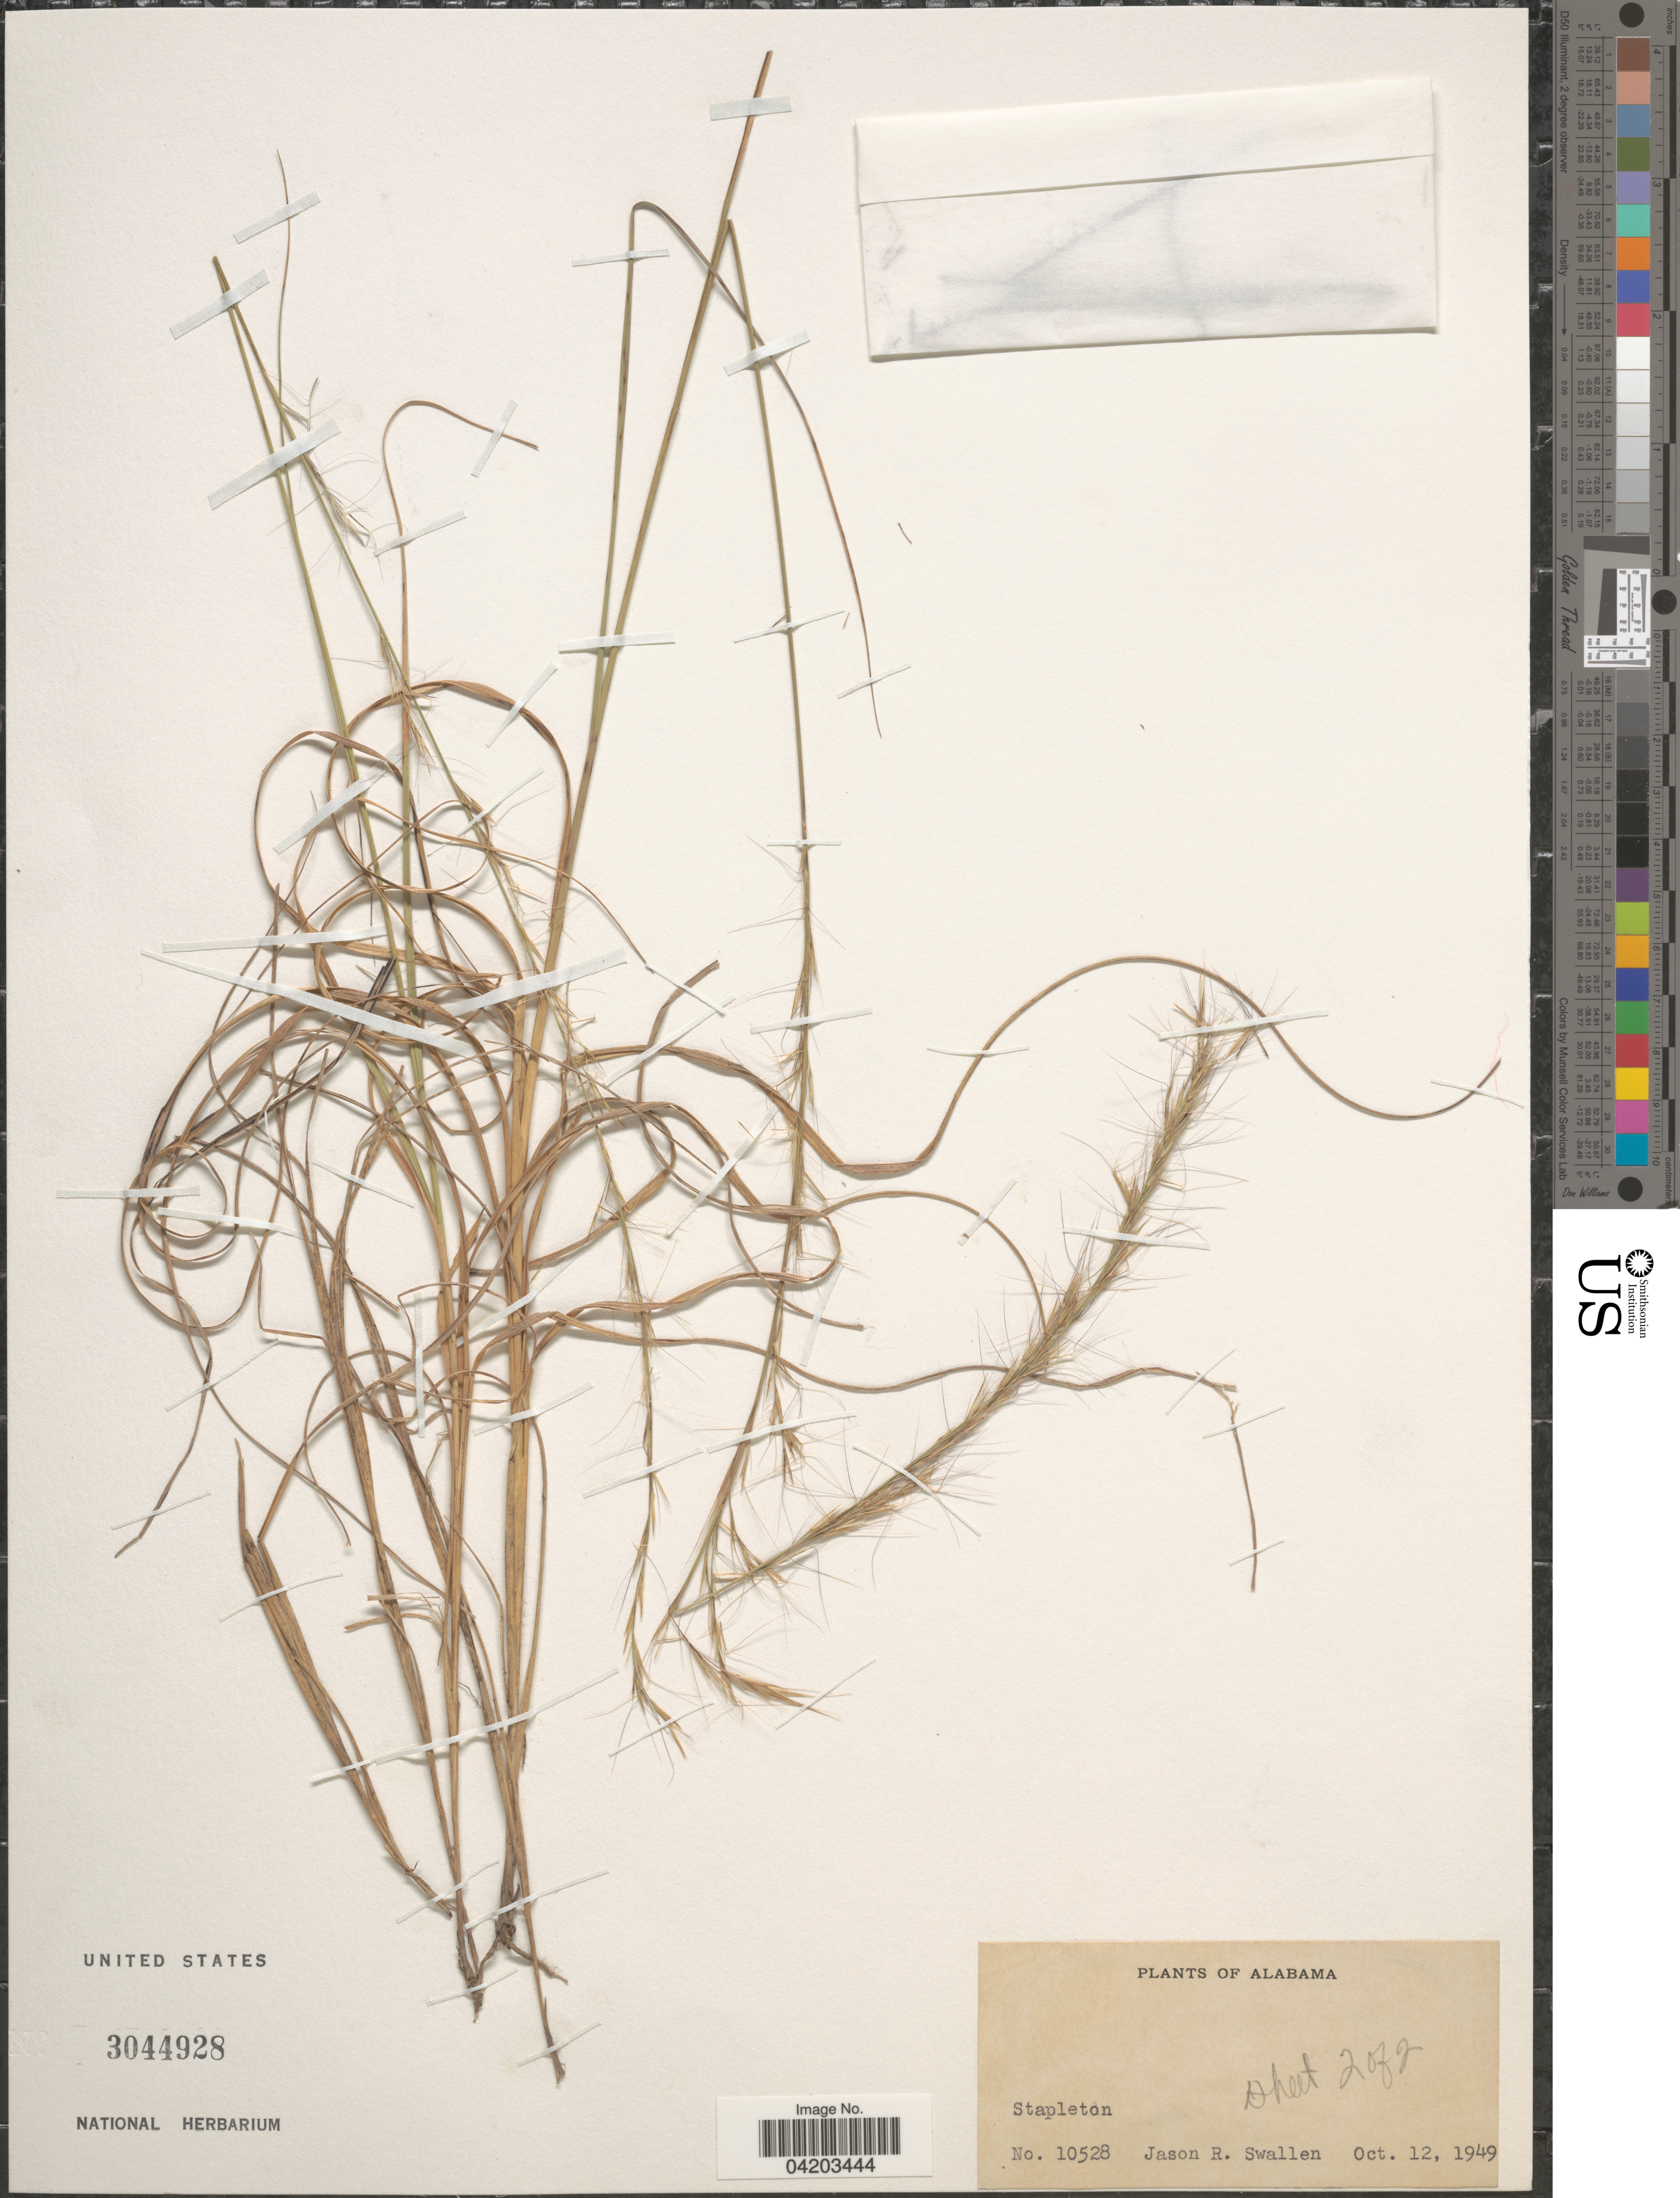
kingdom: Plantae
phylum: Tracheophyta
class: Liliopsida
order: Poales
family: Poaceae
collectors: J. R. Swallen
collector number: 10528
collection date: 1949-10-12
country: United States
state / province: Alabama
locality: Stapleton.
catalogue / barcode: US 3044928